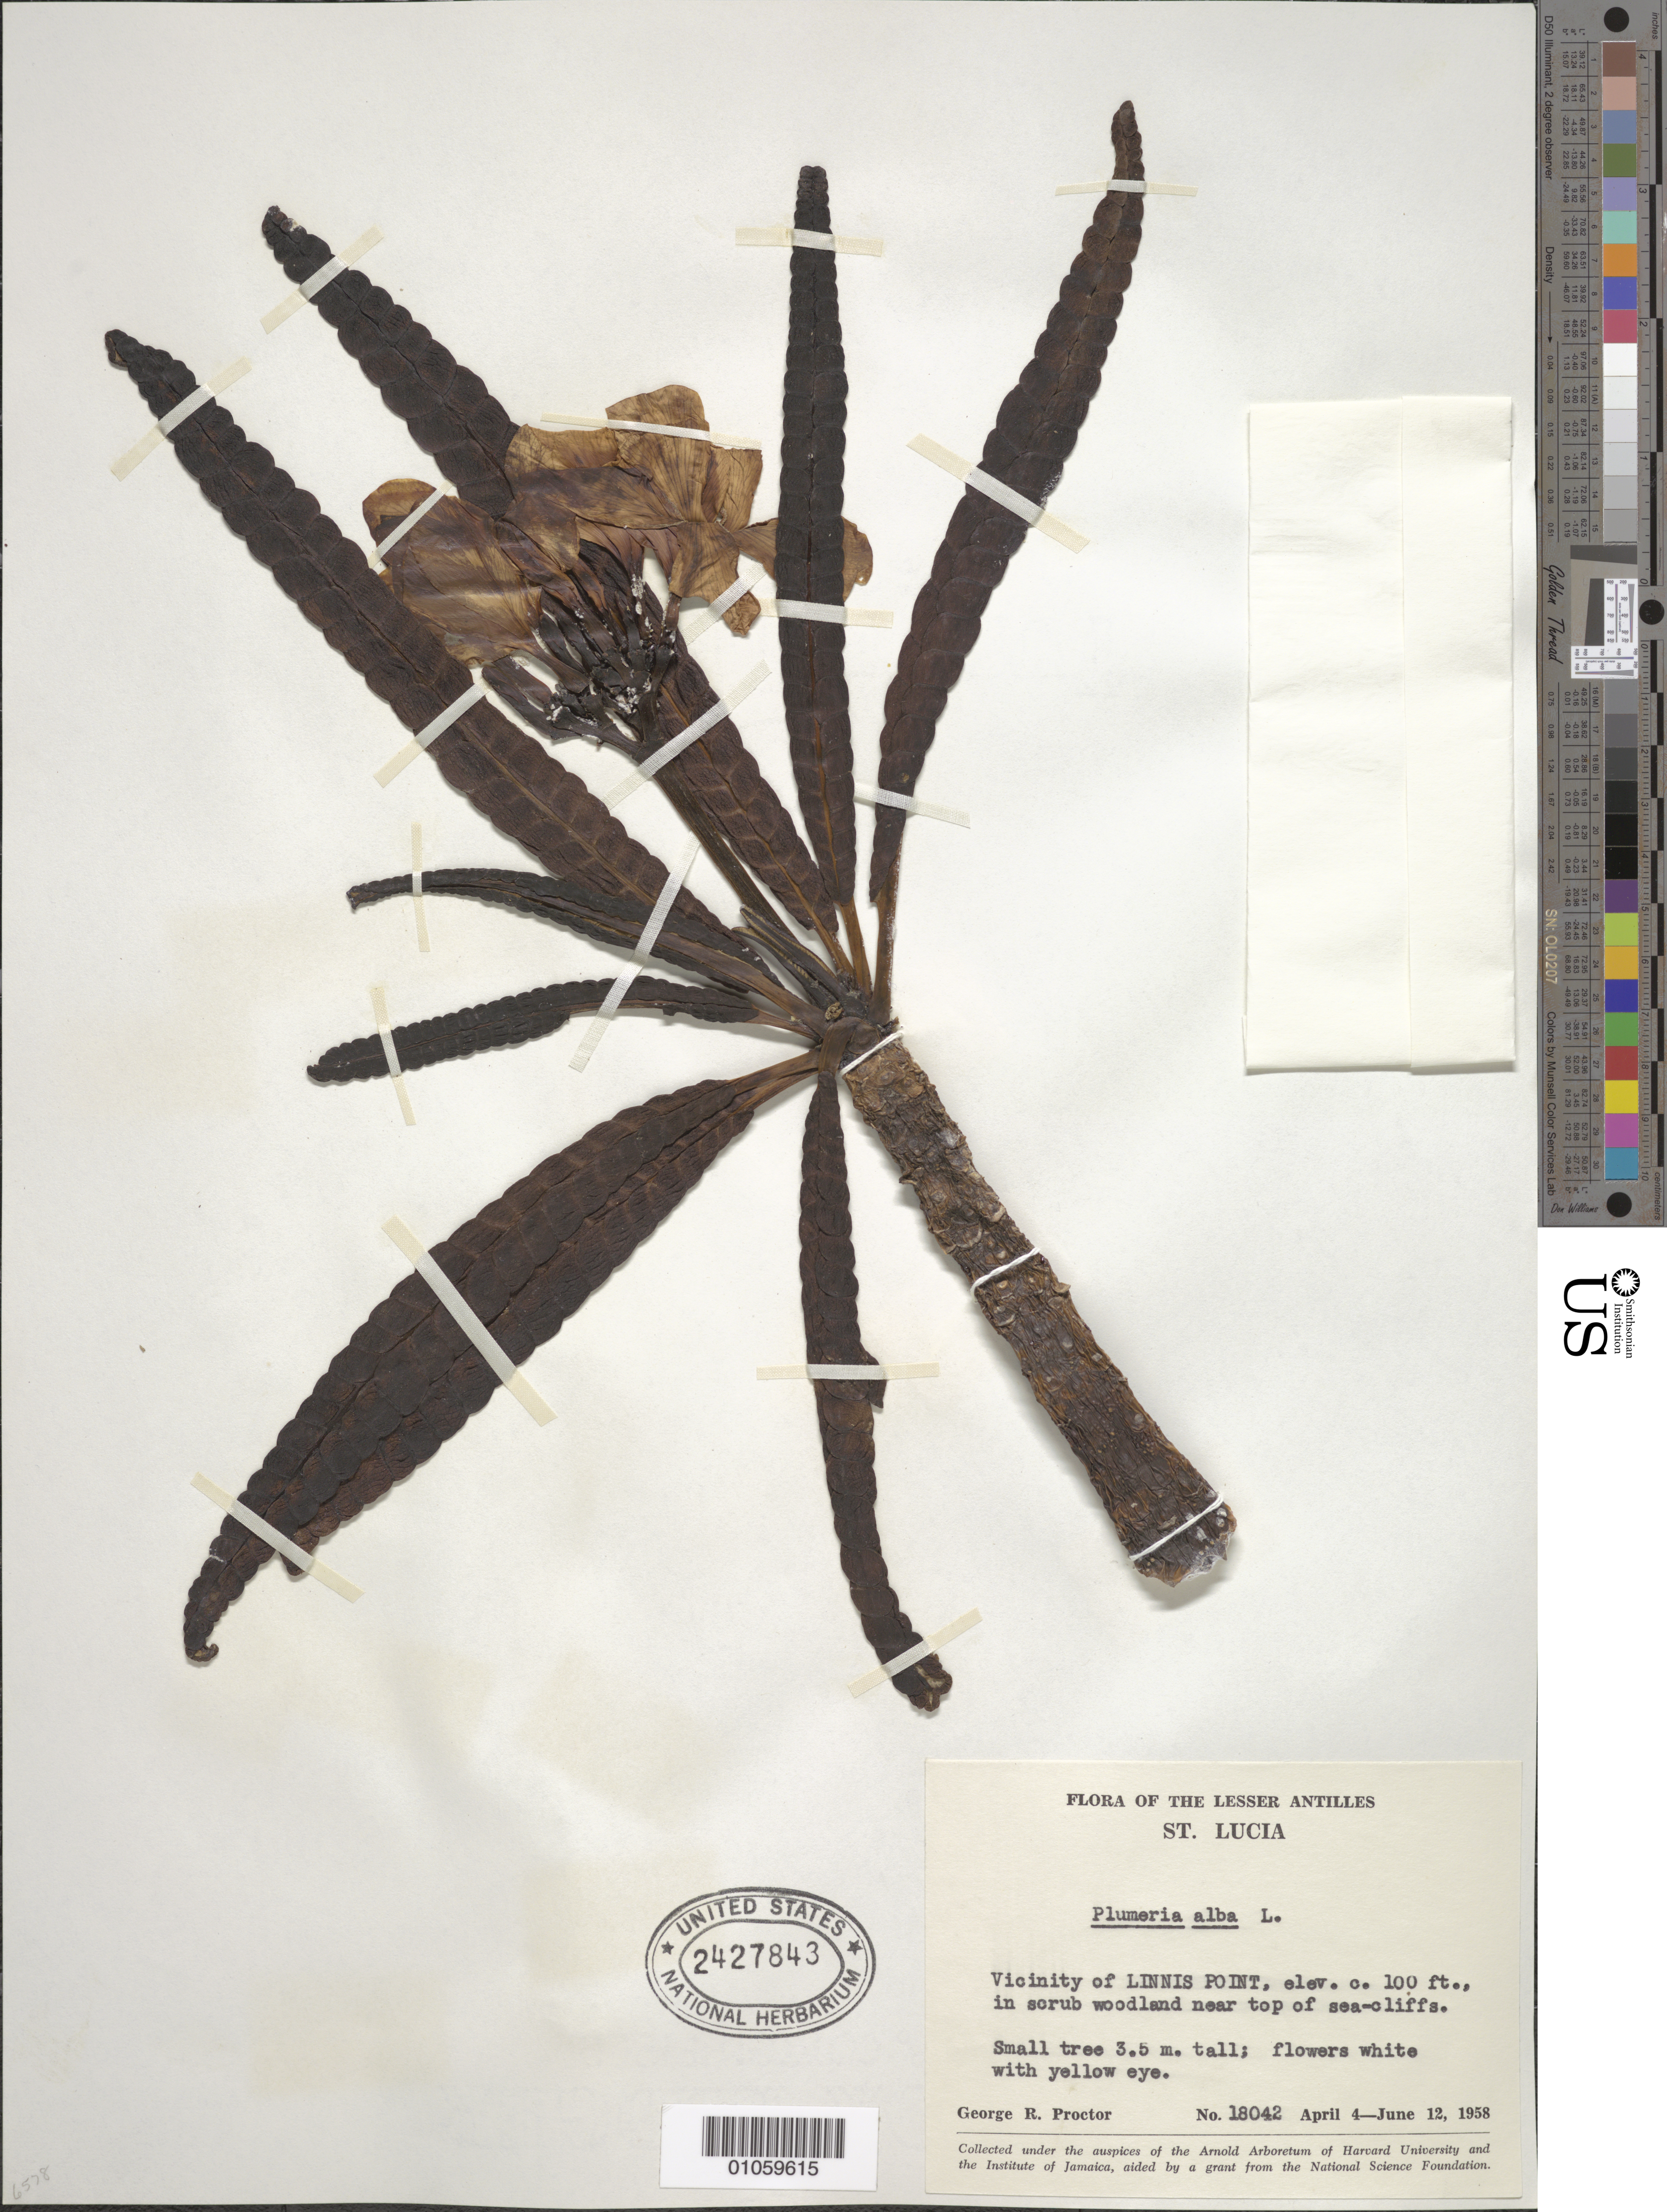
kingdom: Plantae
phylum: Tracheophyta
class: Magnoliopsida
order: Gentianales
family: Apocynaceae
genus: Plumeria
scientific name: Plumeria alba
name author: L.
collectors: G. R. Proctor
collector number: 18042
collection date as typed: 04 Apr 1958 to 12 Jun 1958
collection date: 1958-04-04/1958-06-12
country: St. Lucia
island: St. Lucia I.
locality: Near top of sea-cliffs, vicinity of Linnis Point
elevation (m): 30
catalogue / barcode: US 2427843